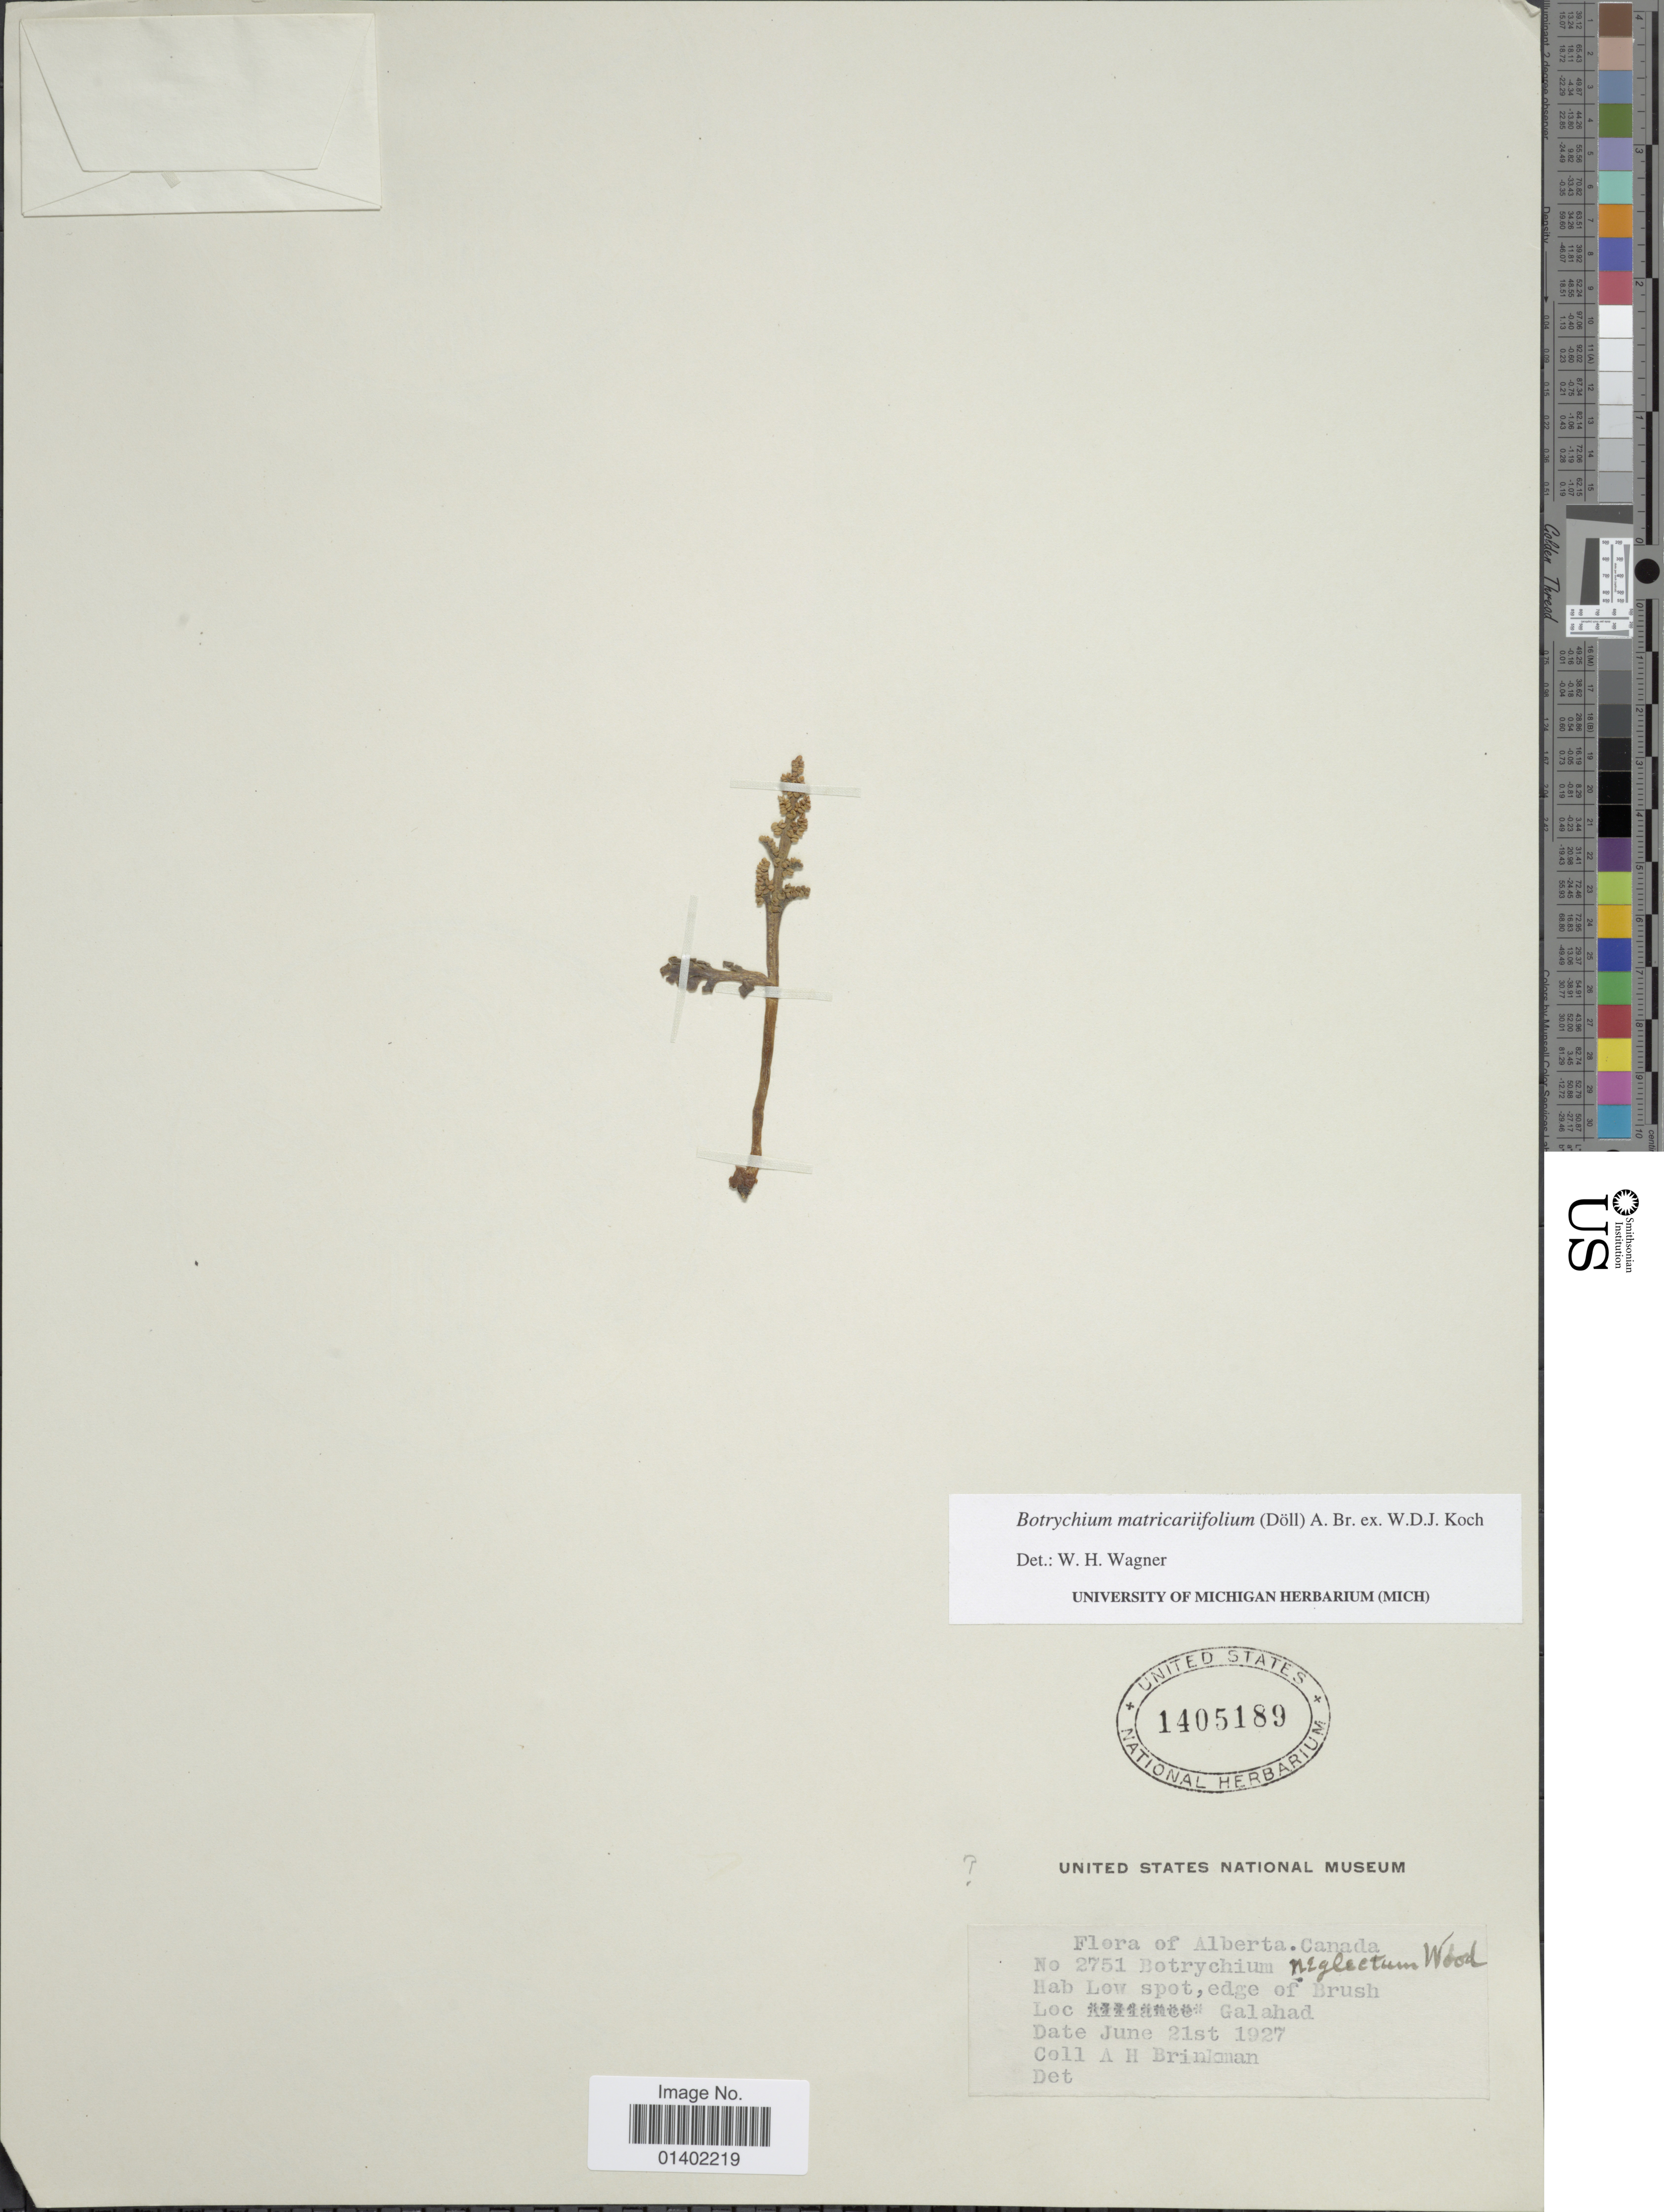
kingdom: Plantae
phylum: Tracheophyta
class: Polypodiopsida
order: Ophioglossales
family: Ophioglossaceae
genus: Botrychium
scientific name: Botrychium matricariifolium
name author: (A. Braun ex Dowell) A. Braun ex Koch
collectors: A. Brinkman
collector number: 2751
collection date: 1927-06-21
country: Canada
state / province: Alberta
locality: Flora of Alberta, Canada, Edge of Brush, Hab low spo, edge of Brush, Galahad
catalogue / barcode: US 1405189